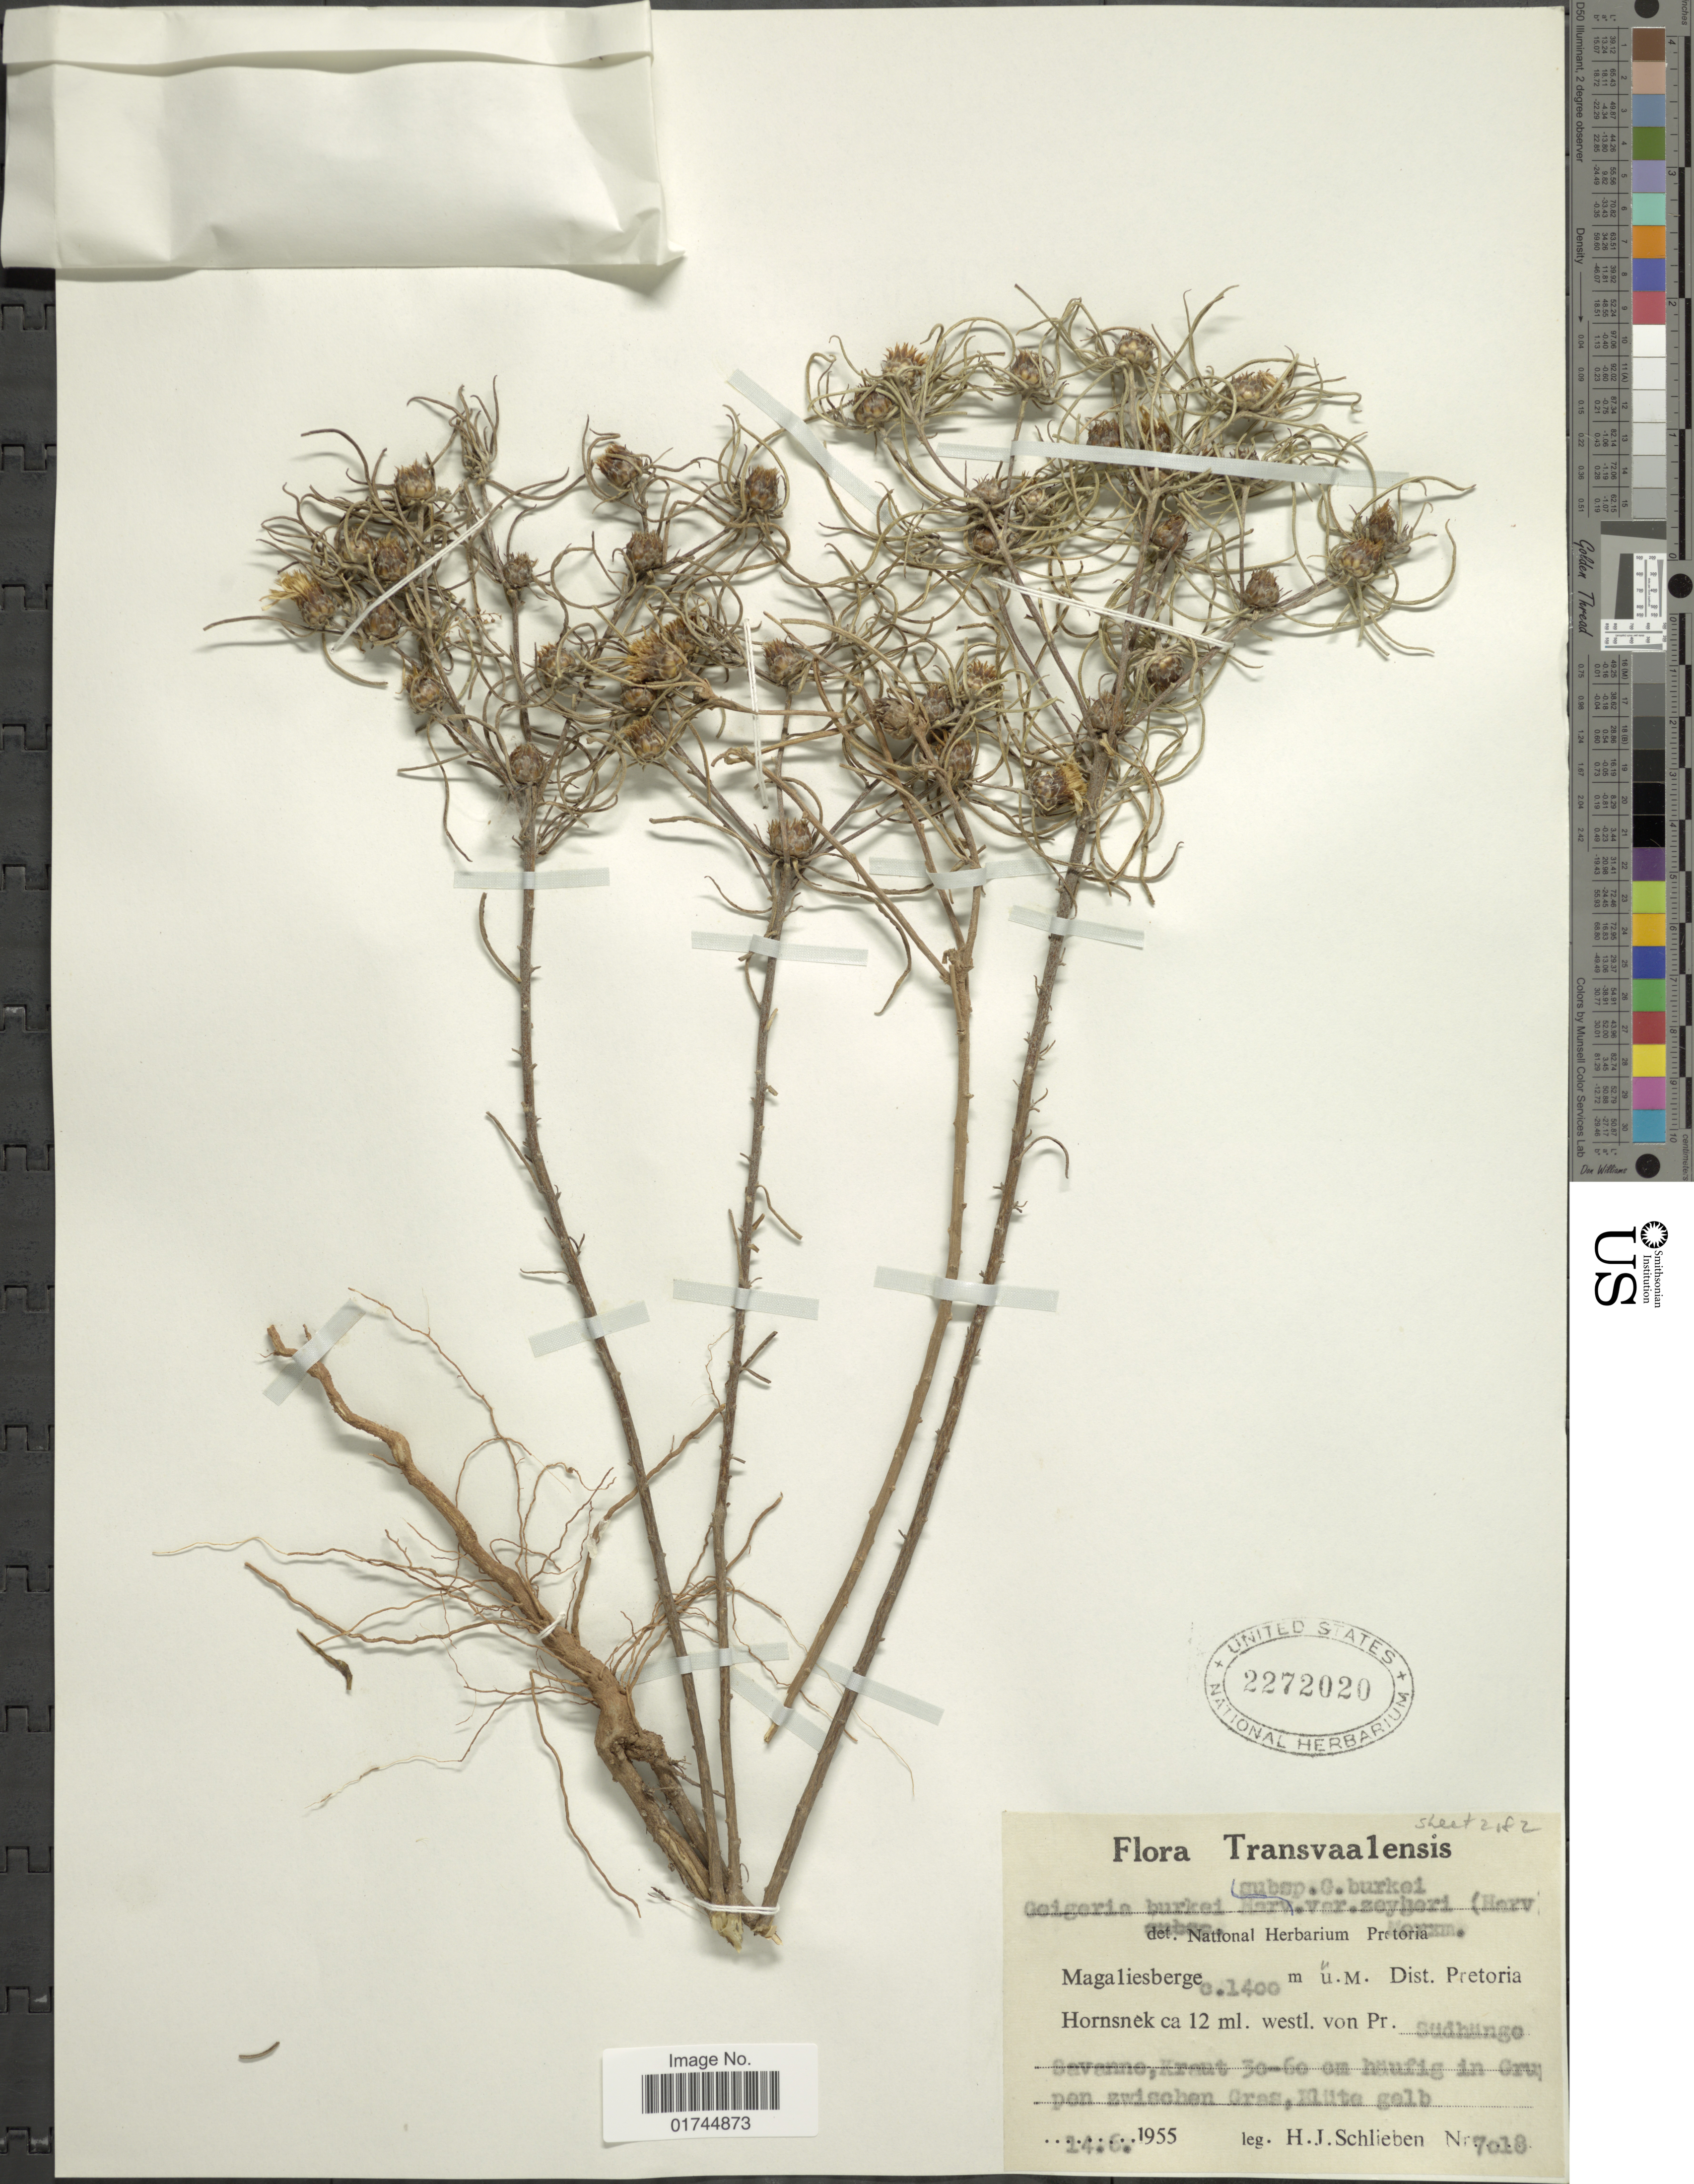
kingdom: Plantae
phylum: Tracheophyta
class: Magnoliopsida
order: Asterales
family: Asteraceae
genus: Geigeria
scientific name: Geigeria burkei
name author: Harv.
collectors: H. J. Schlieben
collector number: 7018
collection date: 1955-06-14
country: Namibia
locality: Transvaalensis, Magaliesberge. Dist. Pretoria.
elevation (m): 1400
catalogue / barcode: US 2272020